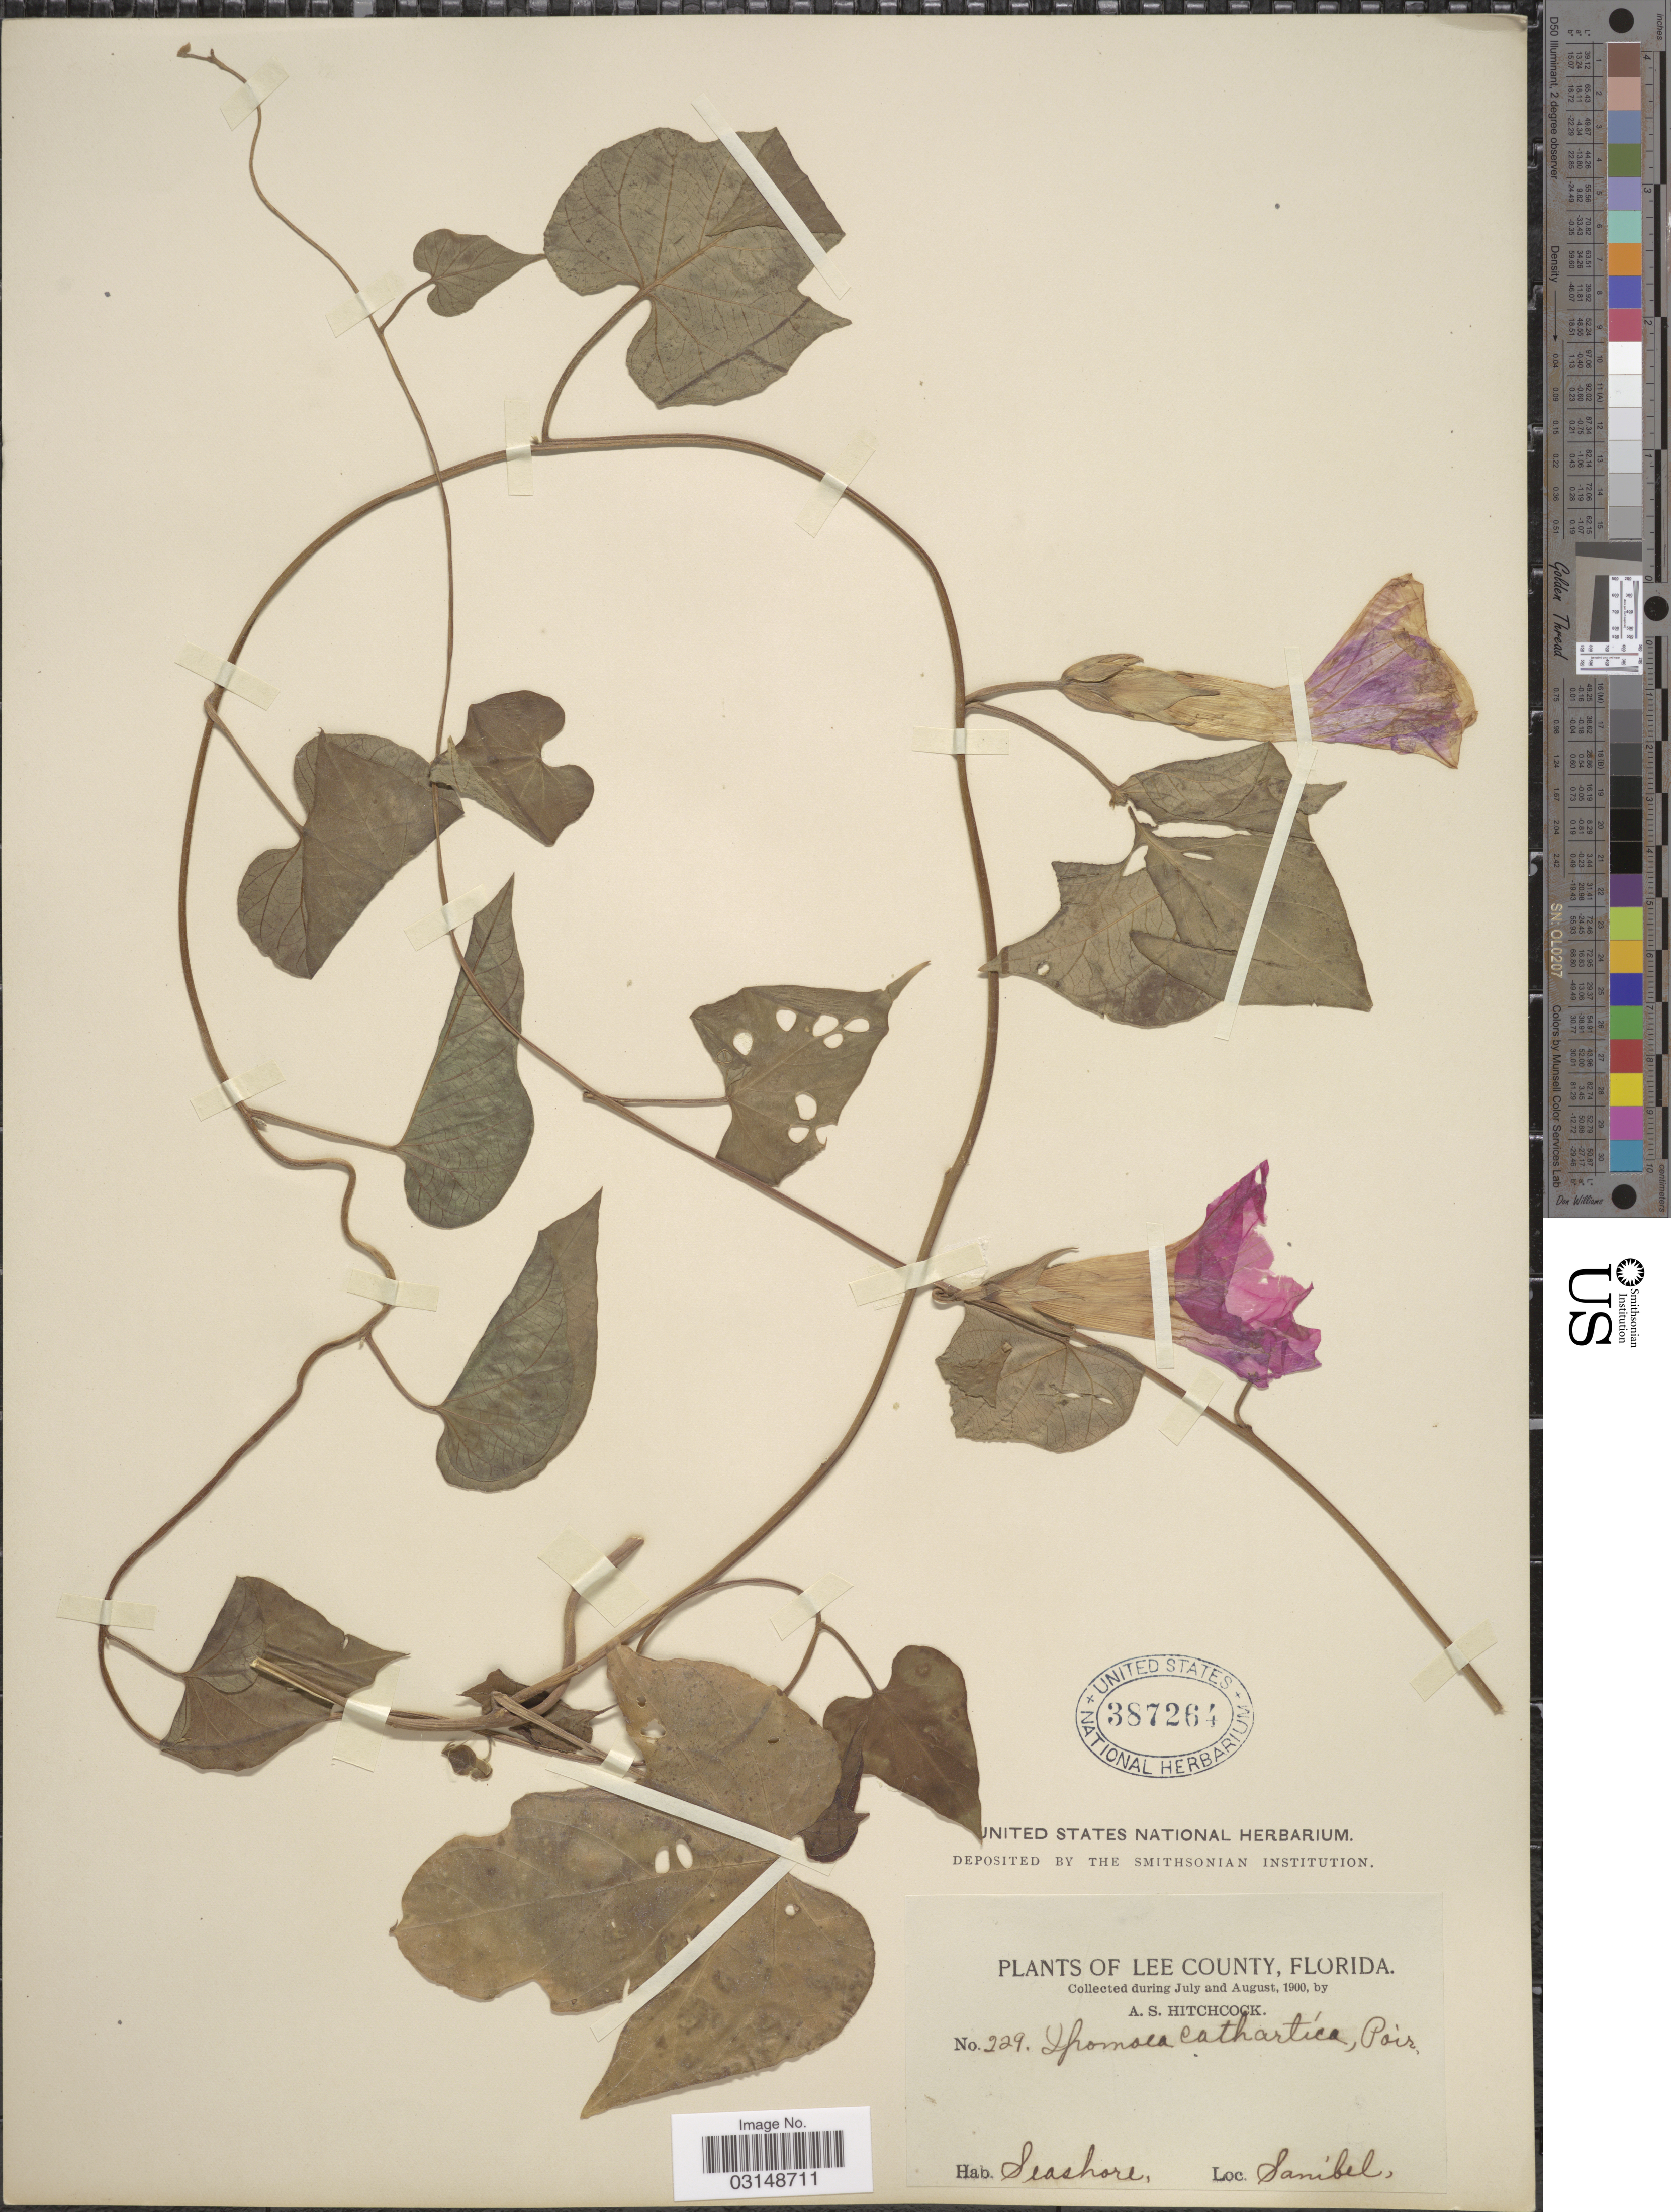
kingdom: Plantae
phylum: Tracheophyta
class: Magnoliopsida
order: Solanales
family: Convolvulaceae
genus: Ipomoea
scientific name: Ipomoea indica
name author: (Burm.) Merr.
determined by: Strong, Mark T., (BOT), Smithsonian Institution - National Museum of Natural History (UNITED STATES)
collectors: A. S. Hitchcock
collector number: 229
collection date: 1900-07/1900-08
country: United States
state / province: Florida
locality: Lee County. Sanibel.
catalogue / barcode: US 387264